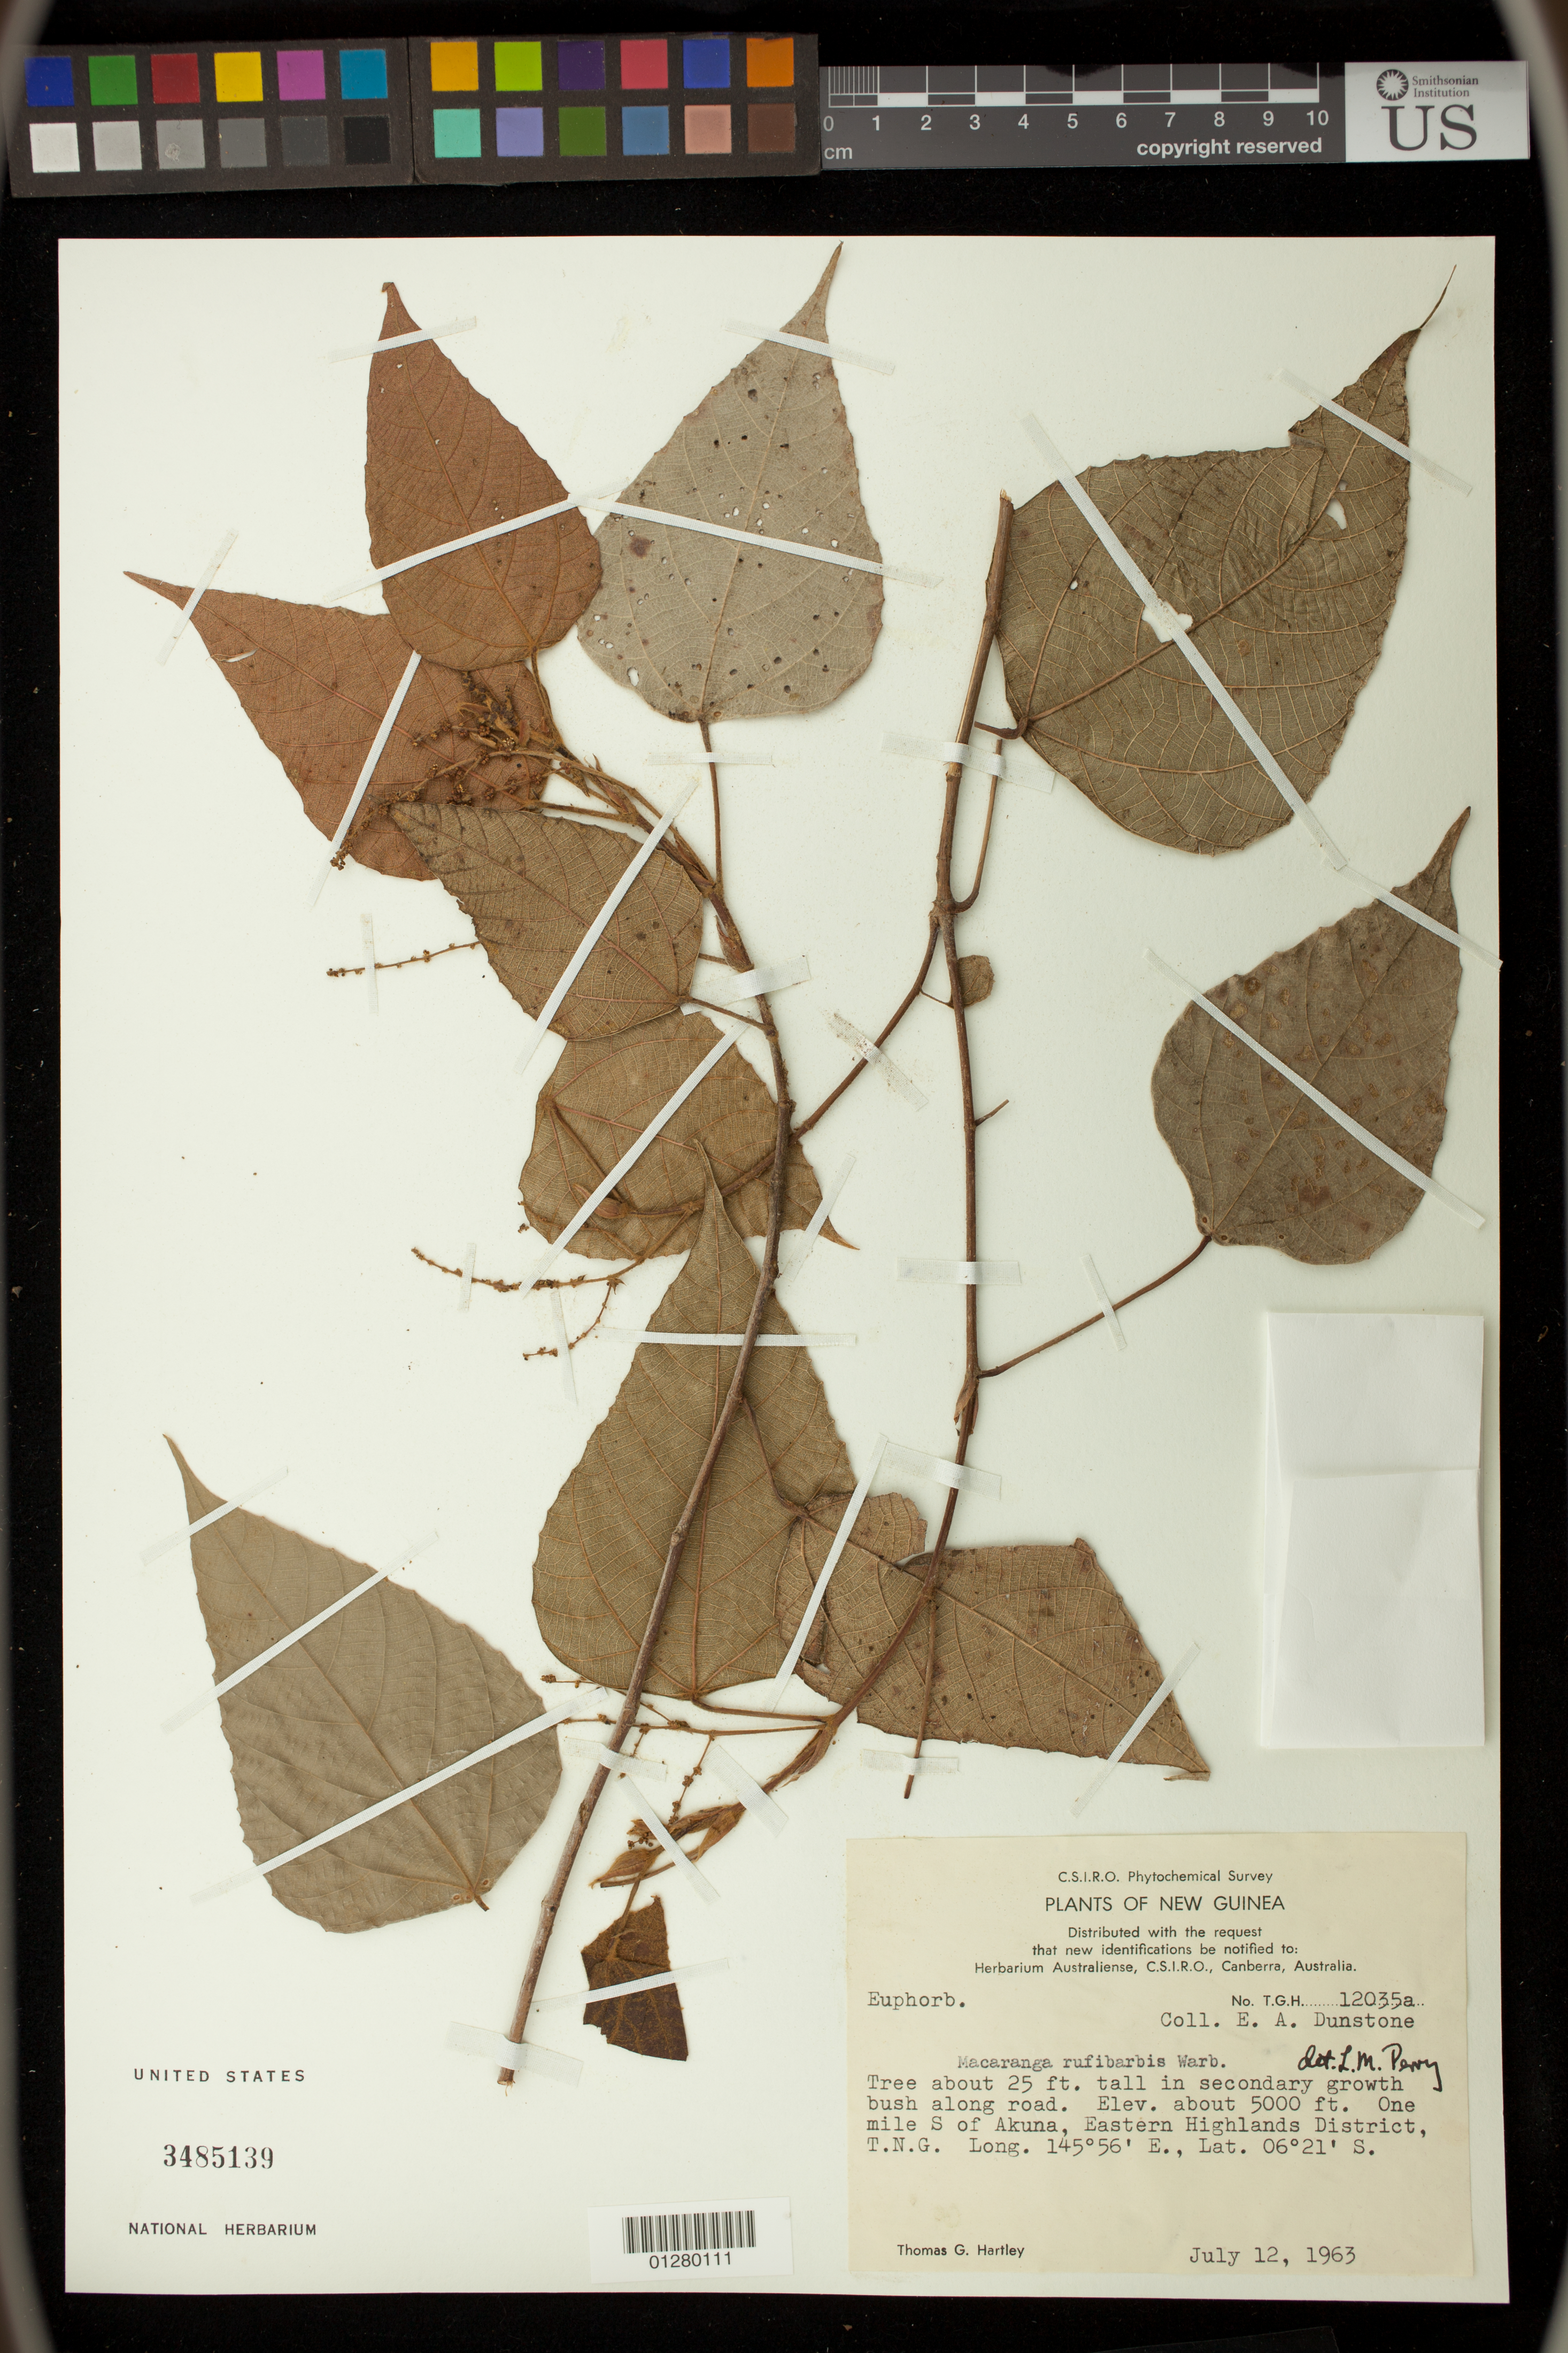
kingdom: Plantae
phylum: Tracheophyta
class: Magnoliopsida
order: Malpighiales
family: Euphorbiaceae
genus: Macaranga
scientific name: Macaranga rufibarbis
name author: Warb.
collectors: T. G. Hartley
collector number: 12035a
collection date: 1963-07-12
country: Papua New Guinea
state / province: Eastern Highlands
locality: One mile S of Akuna, Eastern Highlands District, T.N.G.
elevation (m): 1524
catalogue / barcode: US 3485139